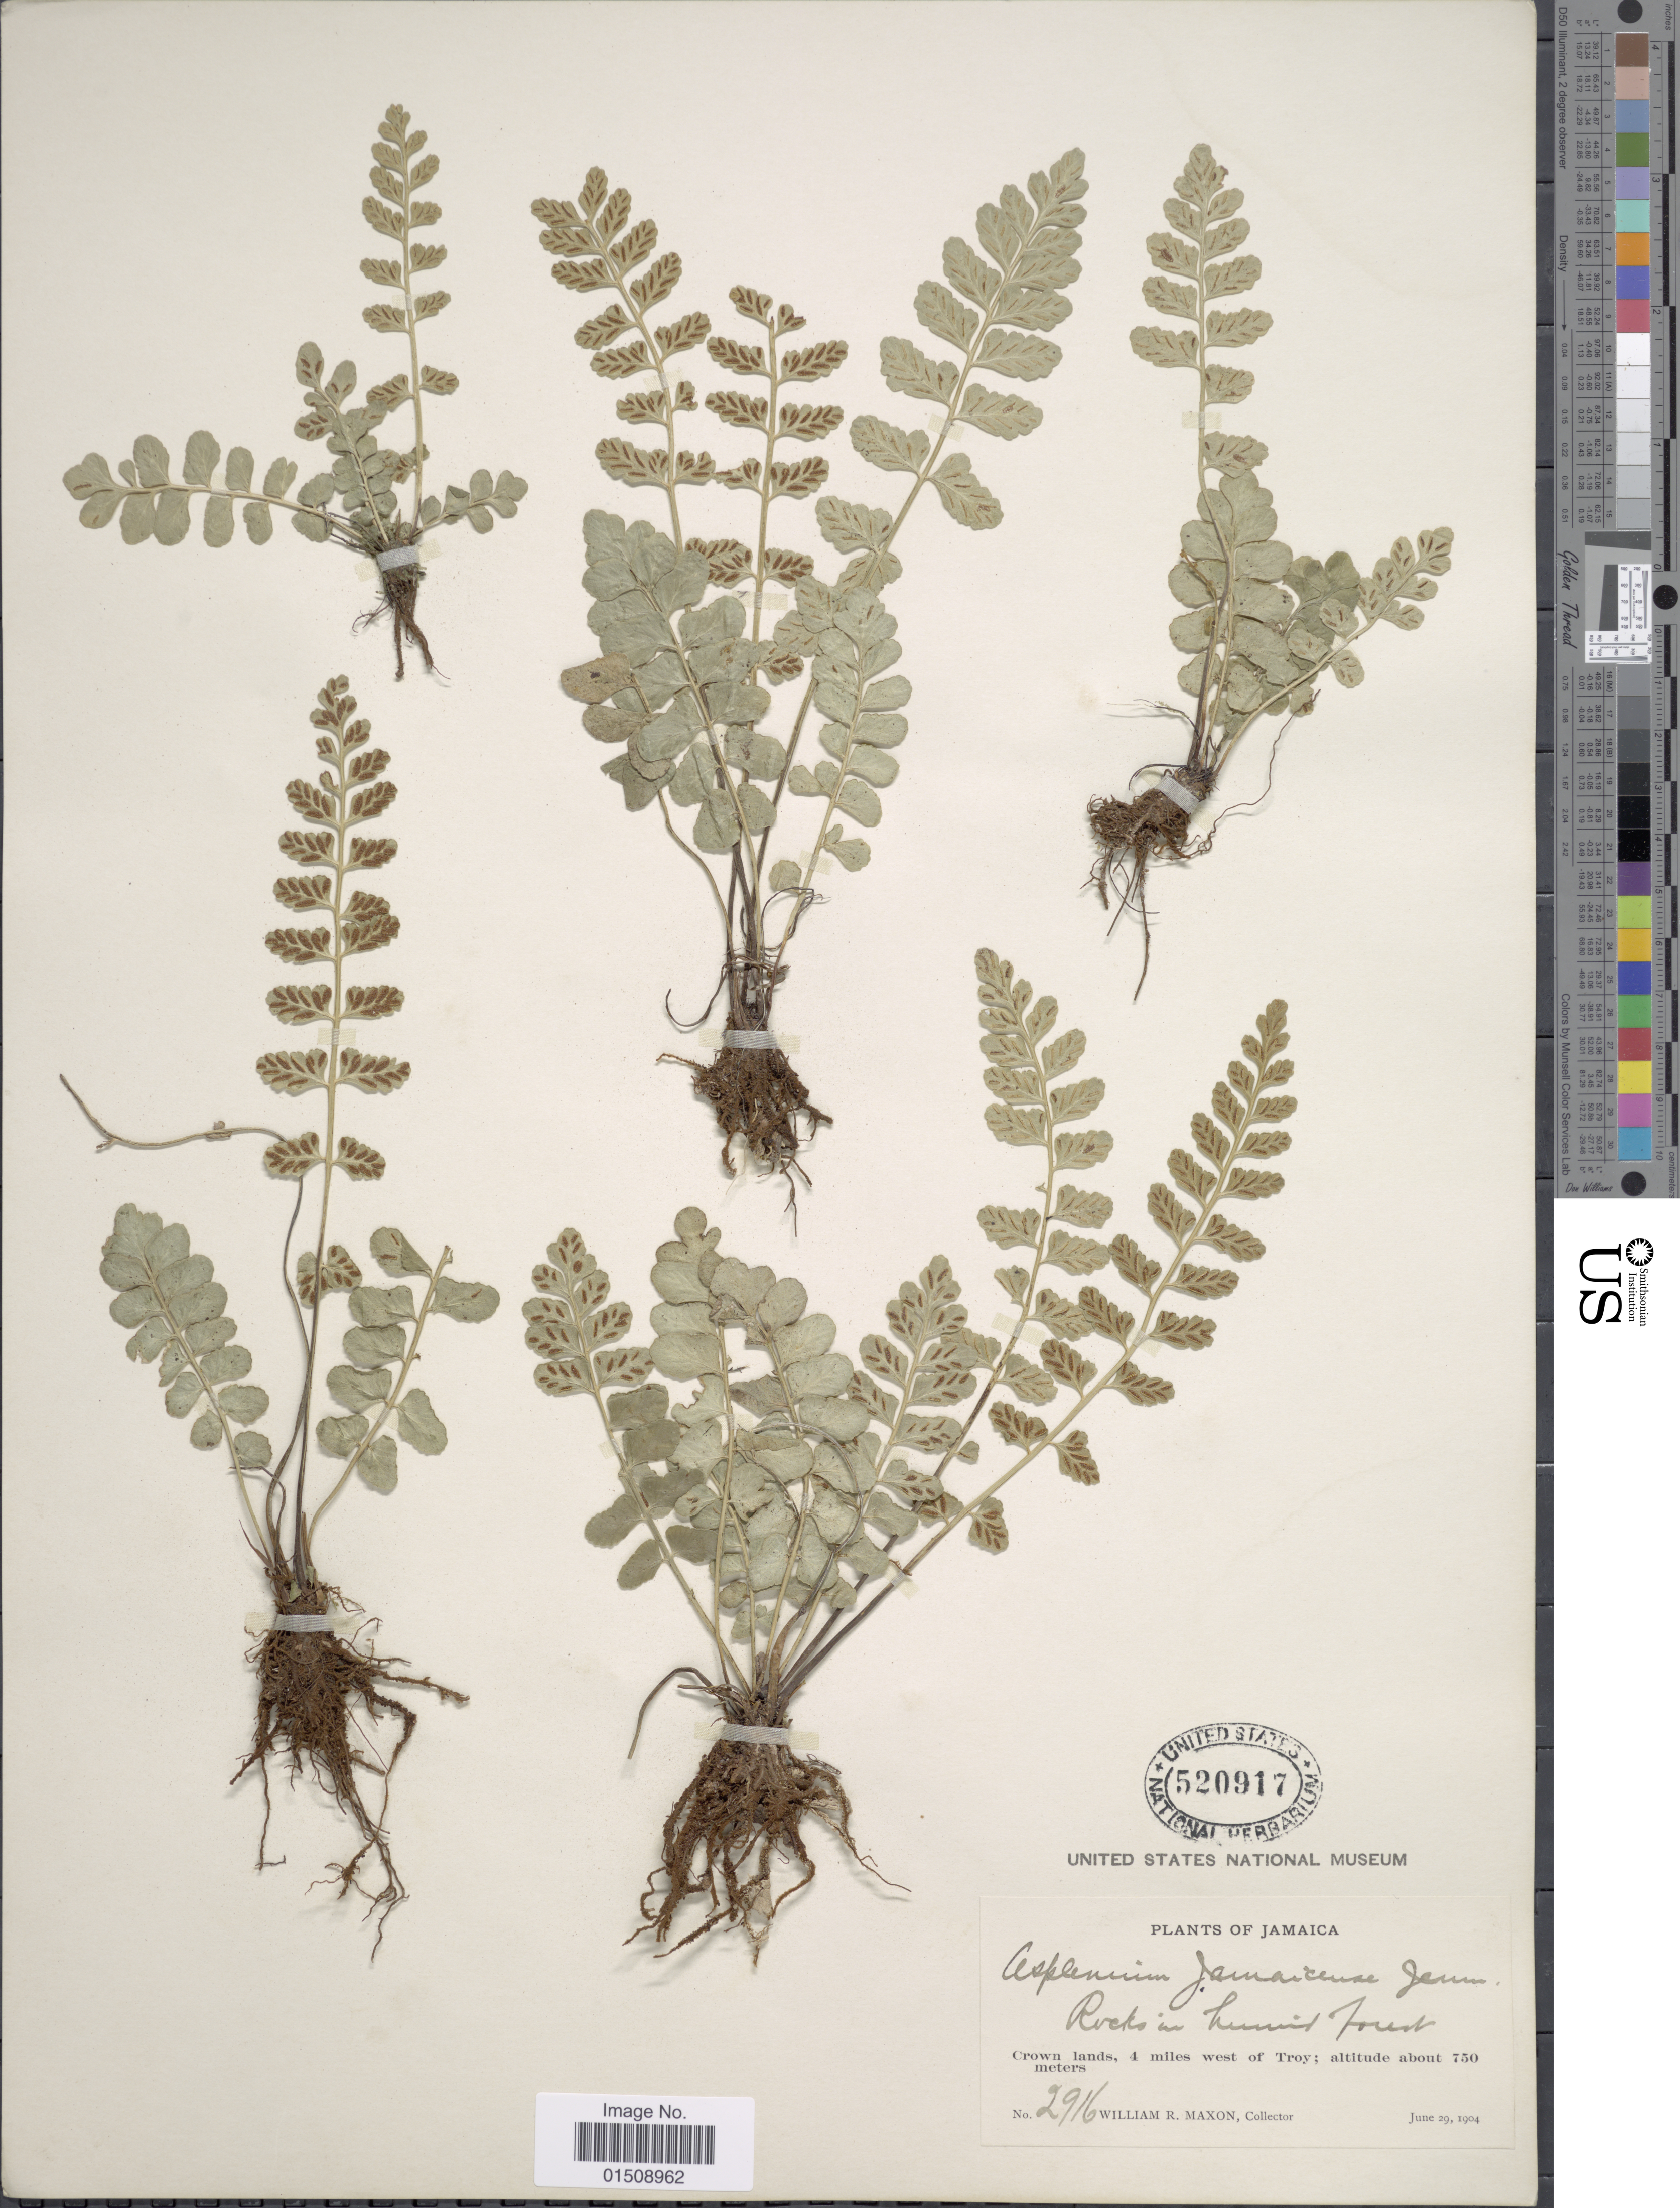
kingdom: Plantae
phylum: Tracheophyta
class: Polypodiopsida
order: Polypodiales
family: Aspleniaceae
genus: Asplenium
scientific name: Asplenium jamaicense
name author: Jenman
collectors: W. R. Maxon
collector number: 2916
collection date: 1904-06-29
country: Jamaica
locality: Crown Lands, 4 miles west of Troy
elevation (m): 750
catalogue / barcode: US 520917